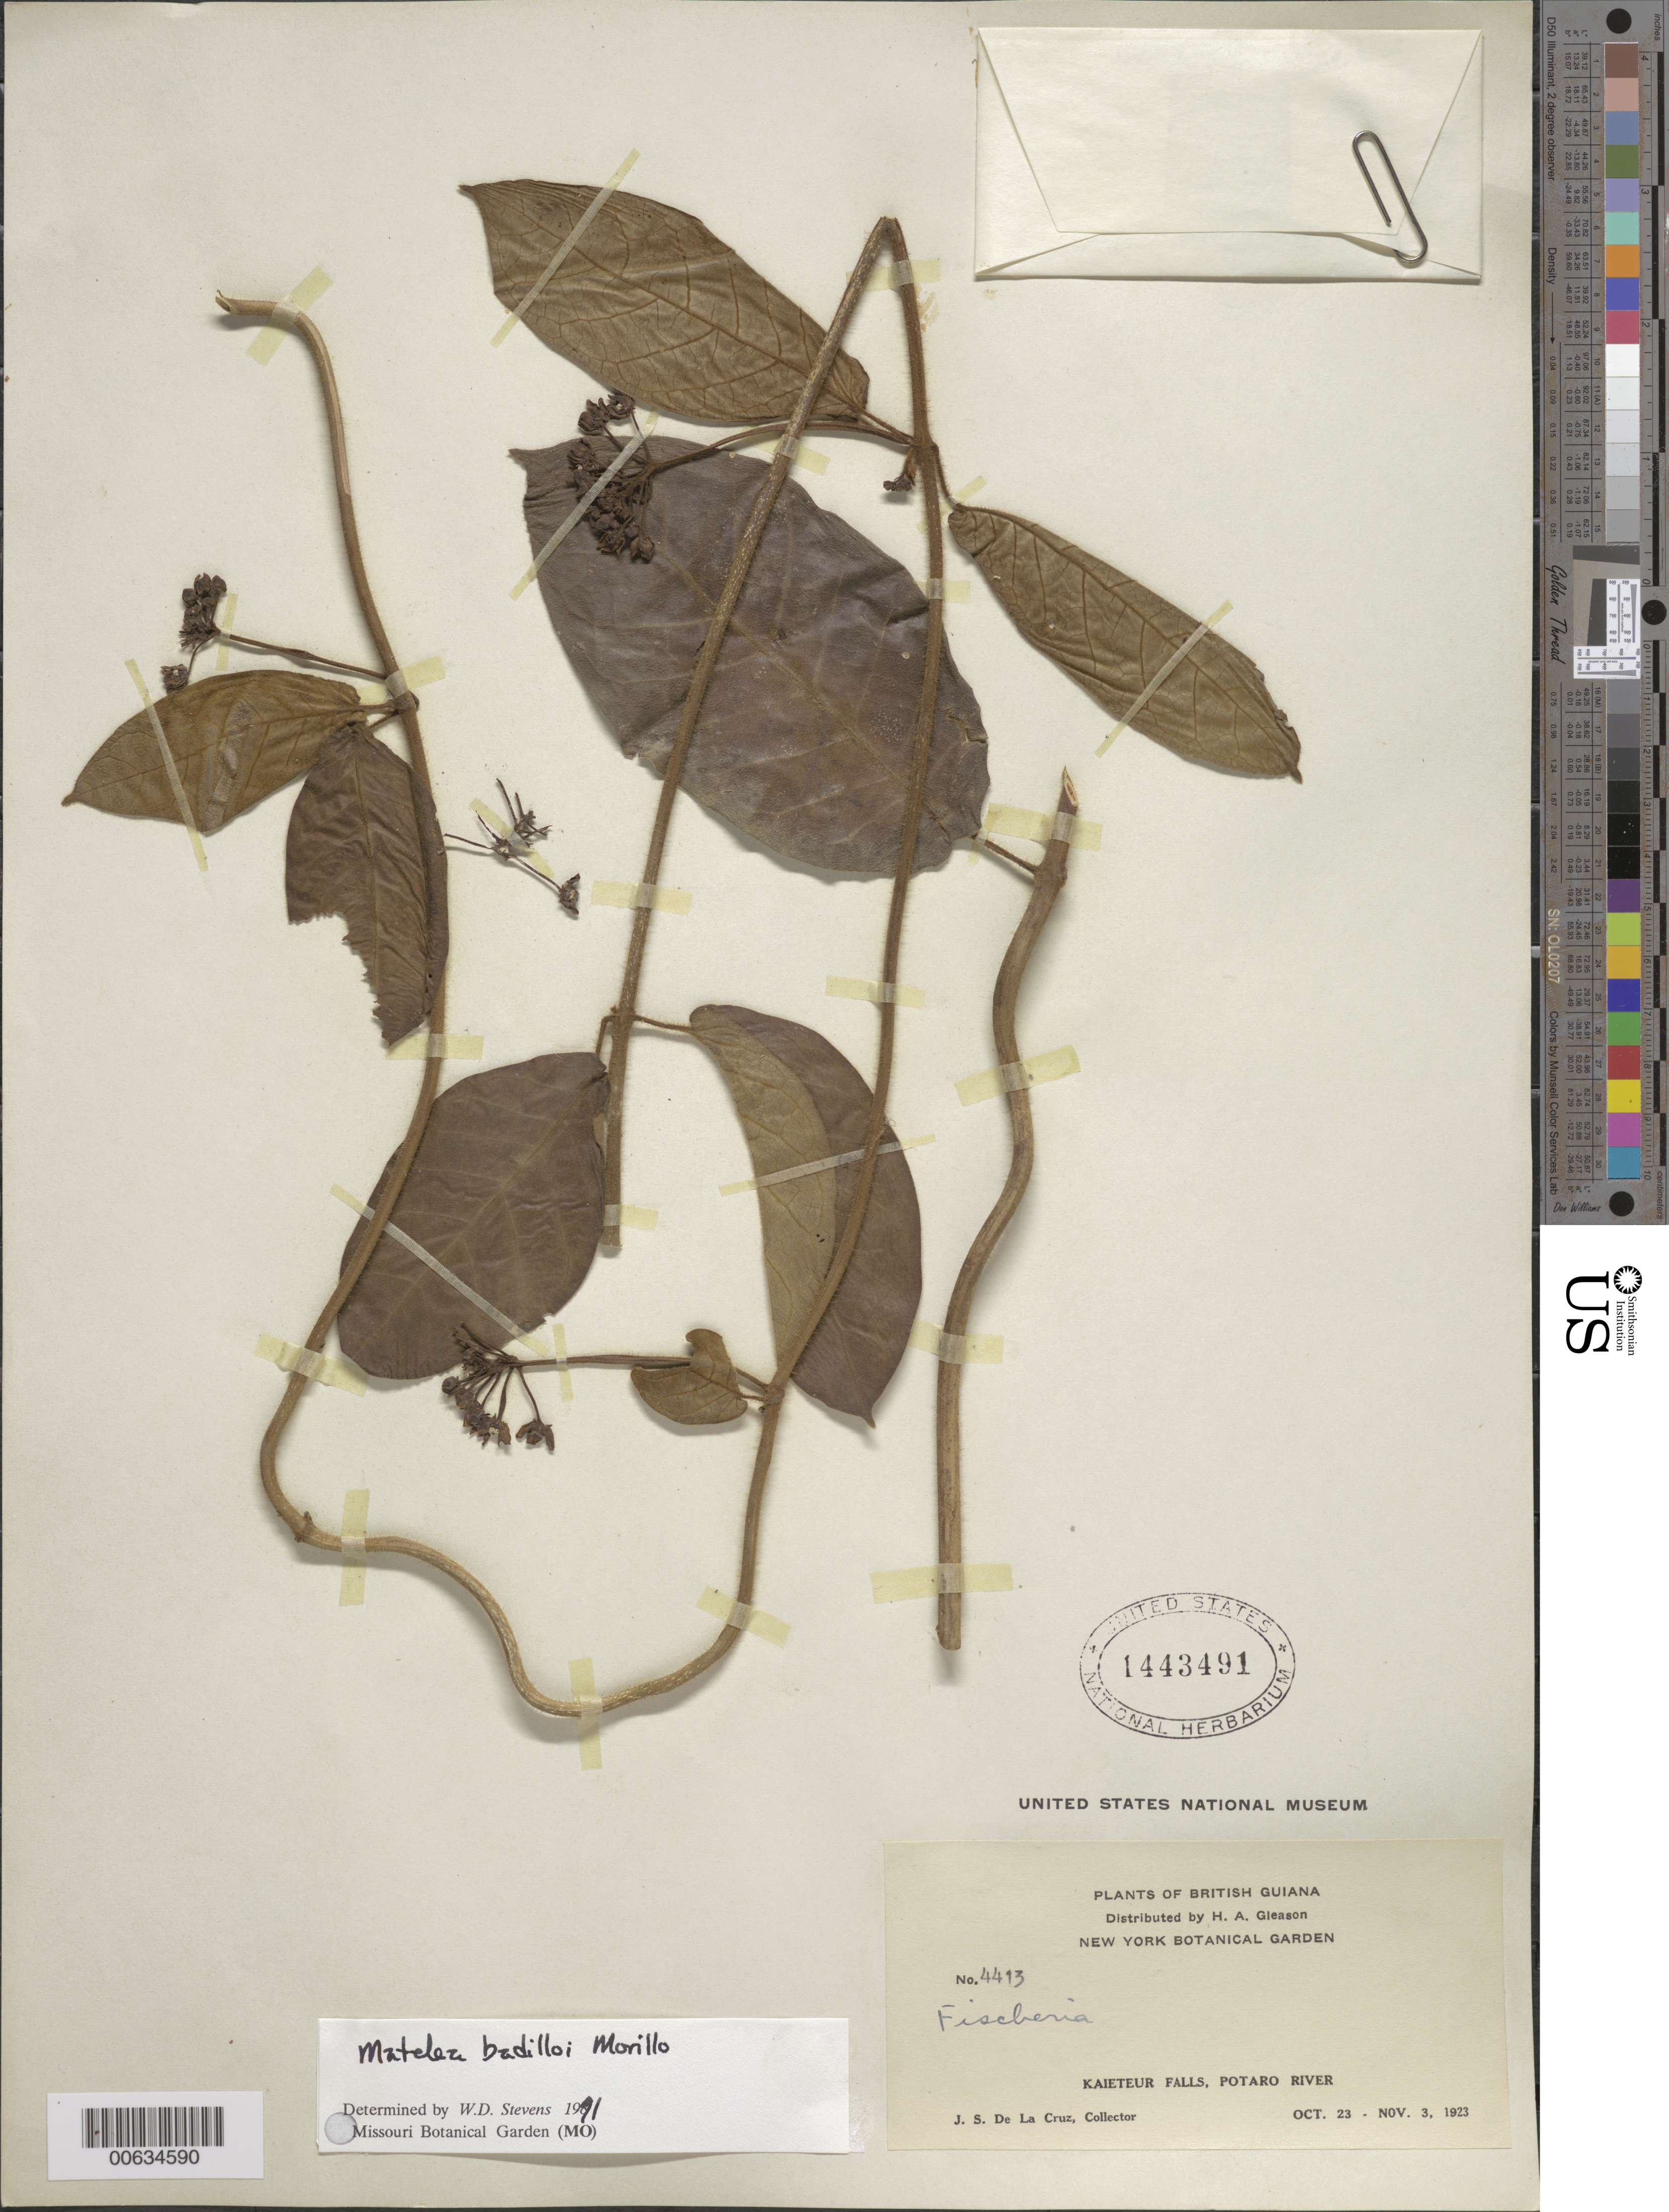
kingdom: Plantae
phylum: Tracheophyta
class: Magnoliopsida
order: Gentianales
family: Apocynaceae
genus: Matelea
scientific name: Matelea badilloi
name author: Morillo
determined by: Stevens, W. Douglas, Missouri Botanical Garden (MO)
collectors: J. S. de la Cruz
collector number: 4413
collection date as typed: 23-Oct-23 to 3-Nov-23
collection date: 1923-10-23/1923-11-03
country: Guyana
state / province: Potaro-Siparuni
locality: Kaieteur Falls, Potaro R.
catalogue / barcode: US 1443491